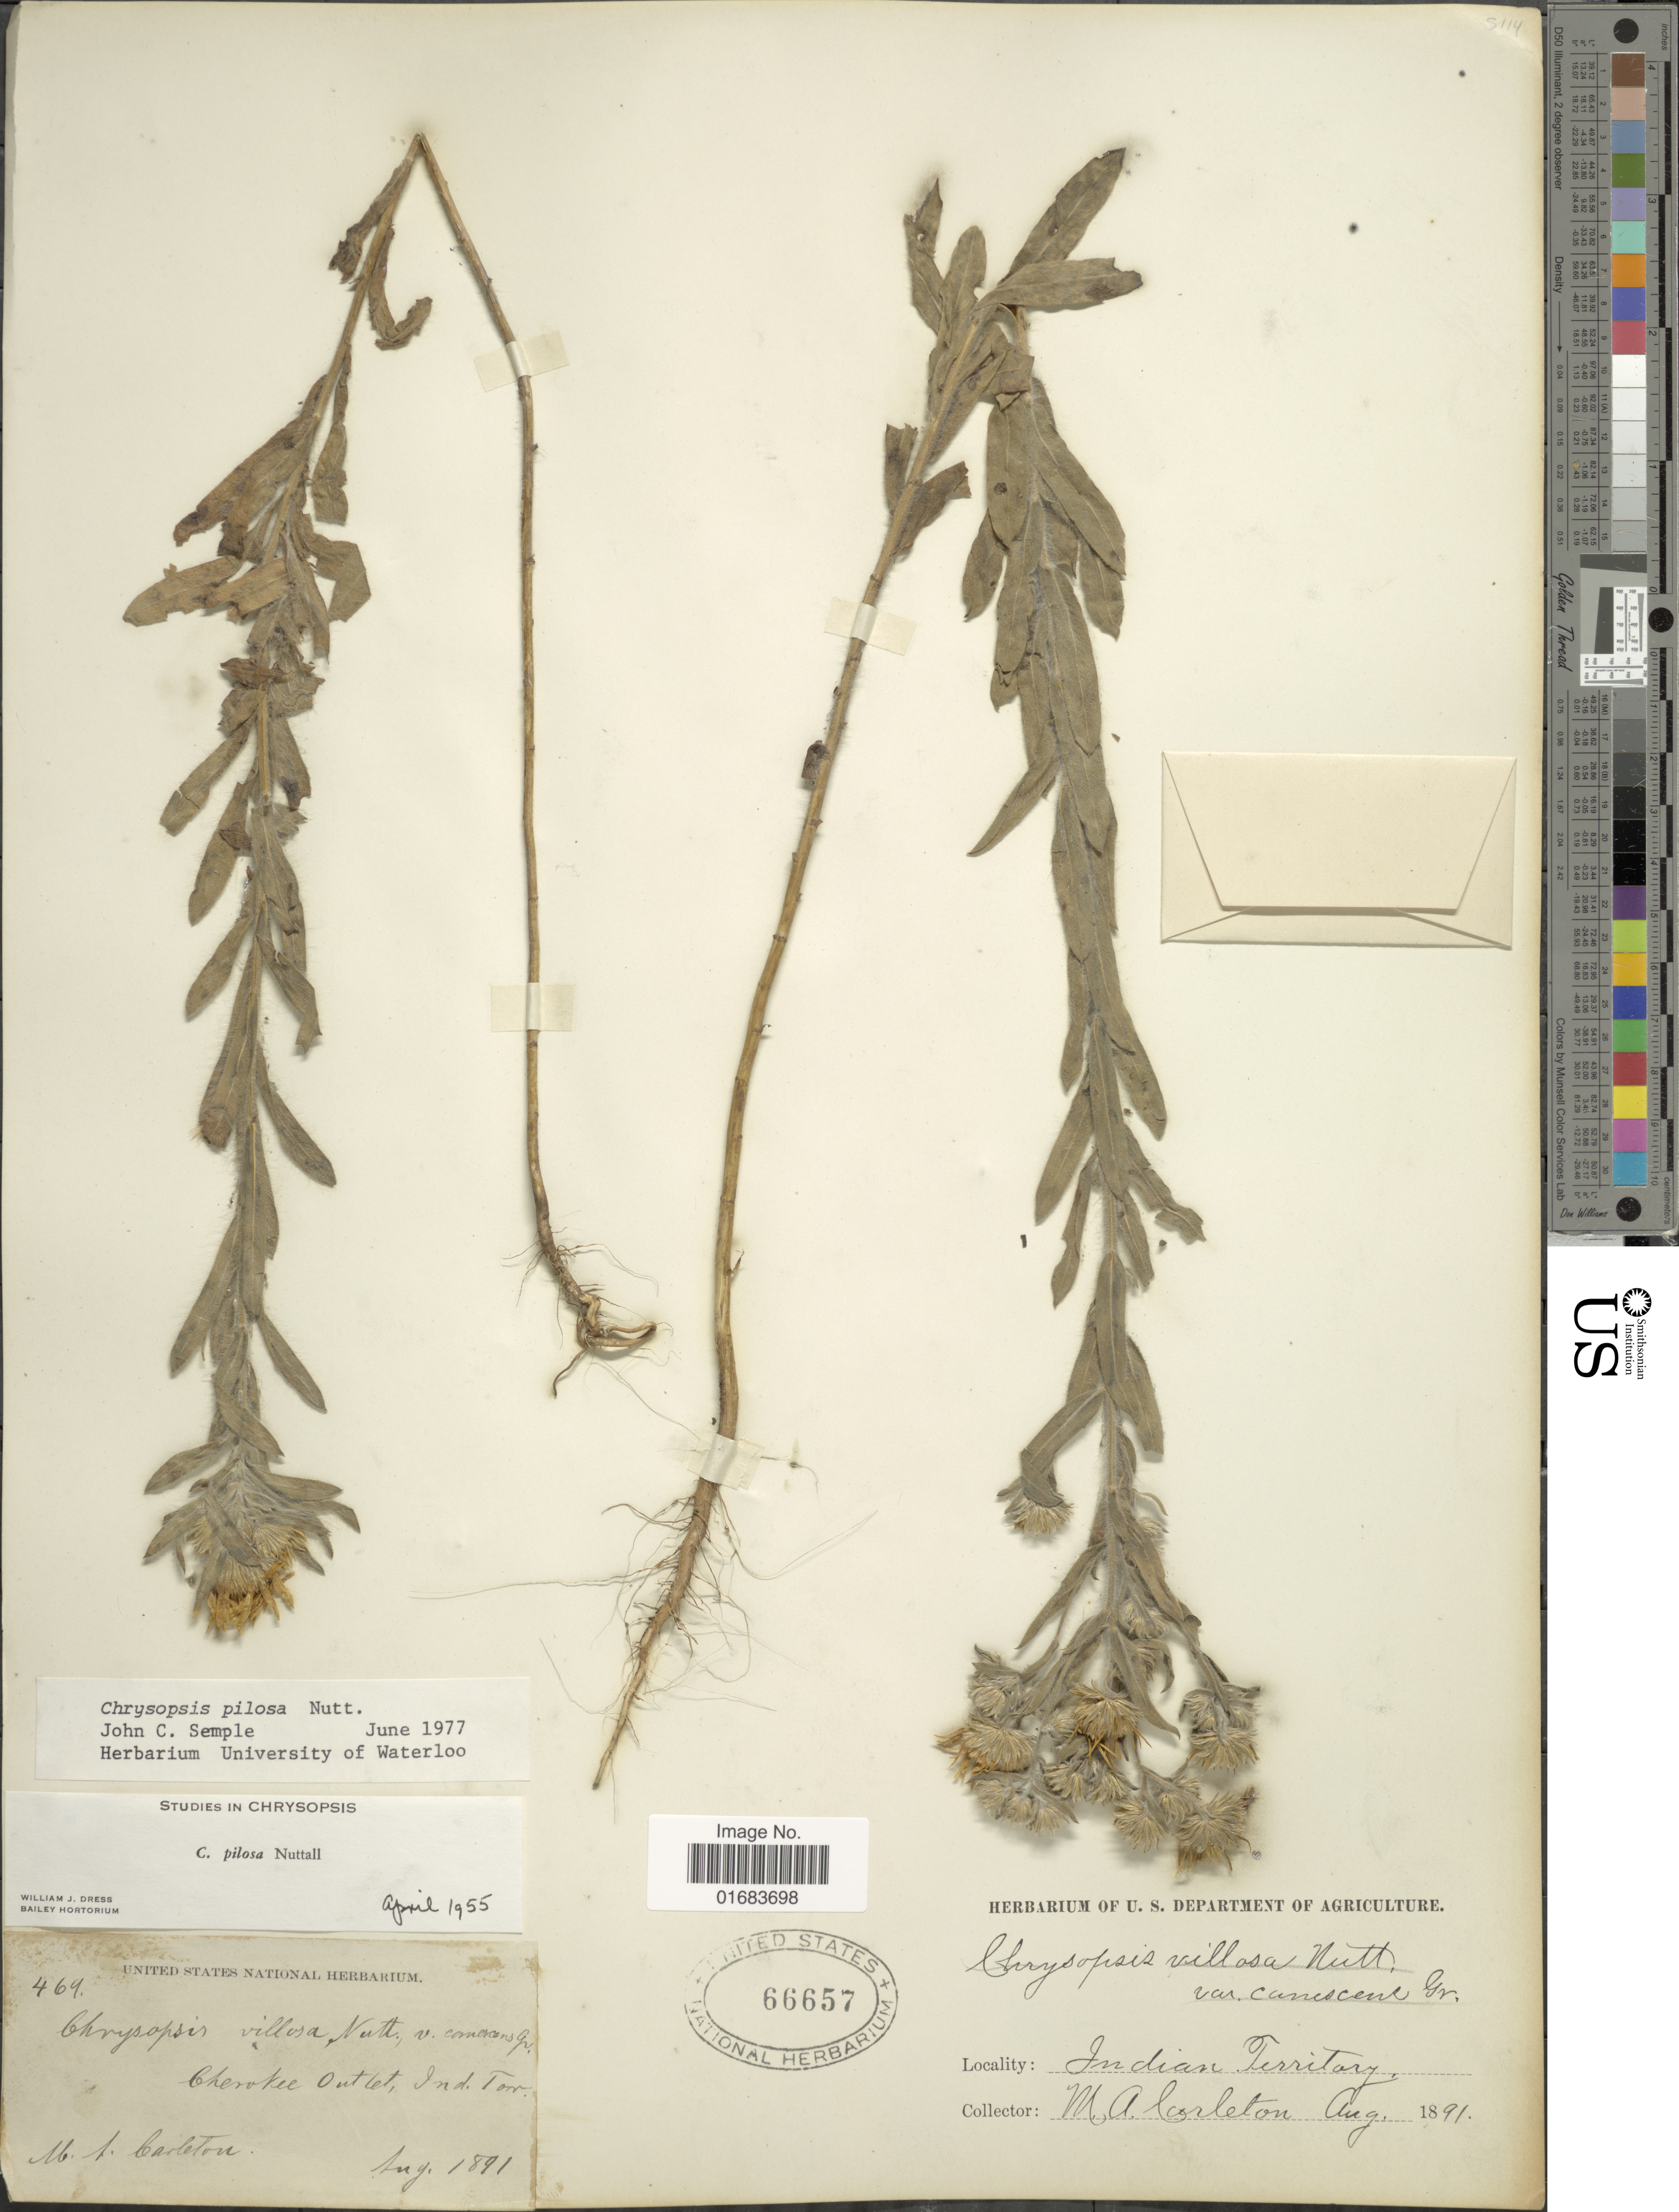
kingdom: Plantae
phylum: Tracheophyta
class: Magnoliopsida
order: Asterales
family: Asteraceae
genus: Chrysopsis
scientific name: Chrysopsis pilosa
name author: Nutt.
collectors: M. A. Carleton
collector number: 464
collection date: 1891-08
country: United States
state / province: Oklahoma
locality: Cherokee Outlet, Indian Territory.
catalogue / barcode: US 66657